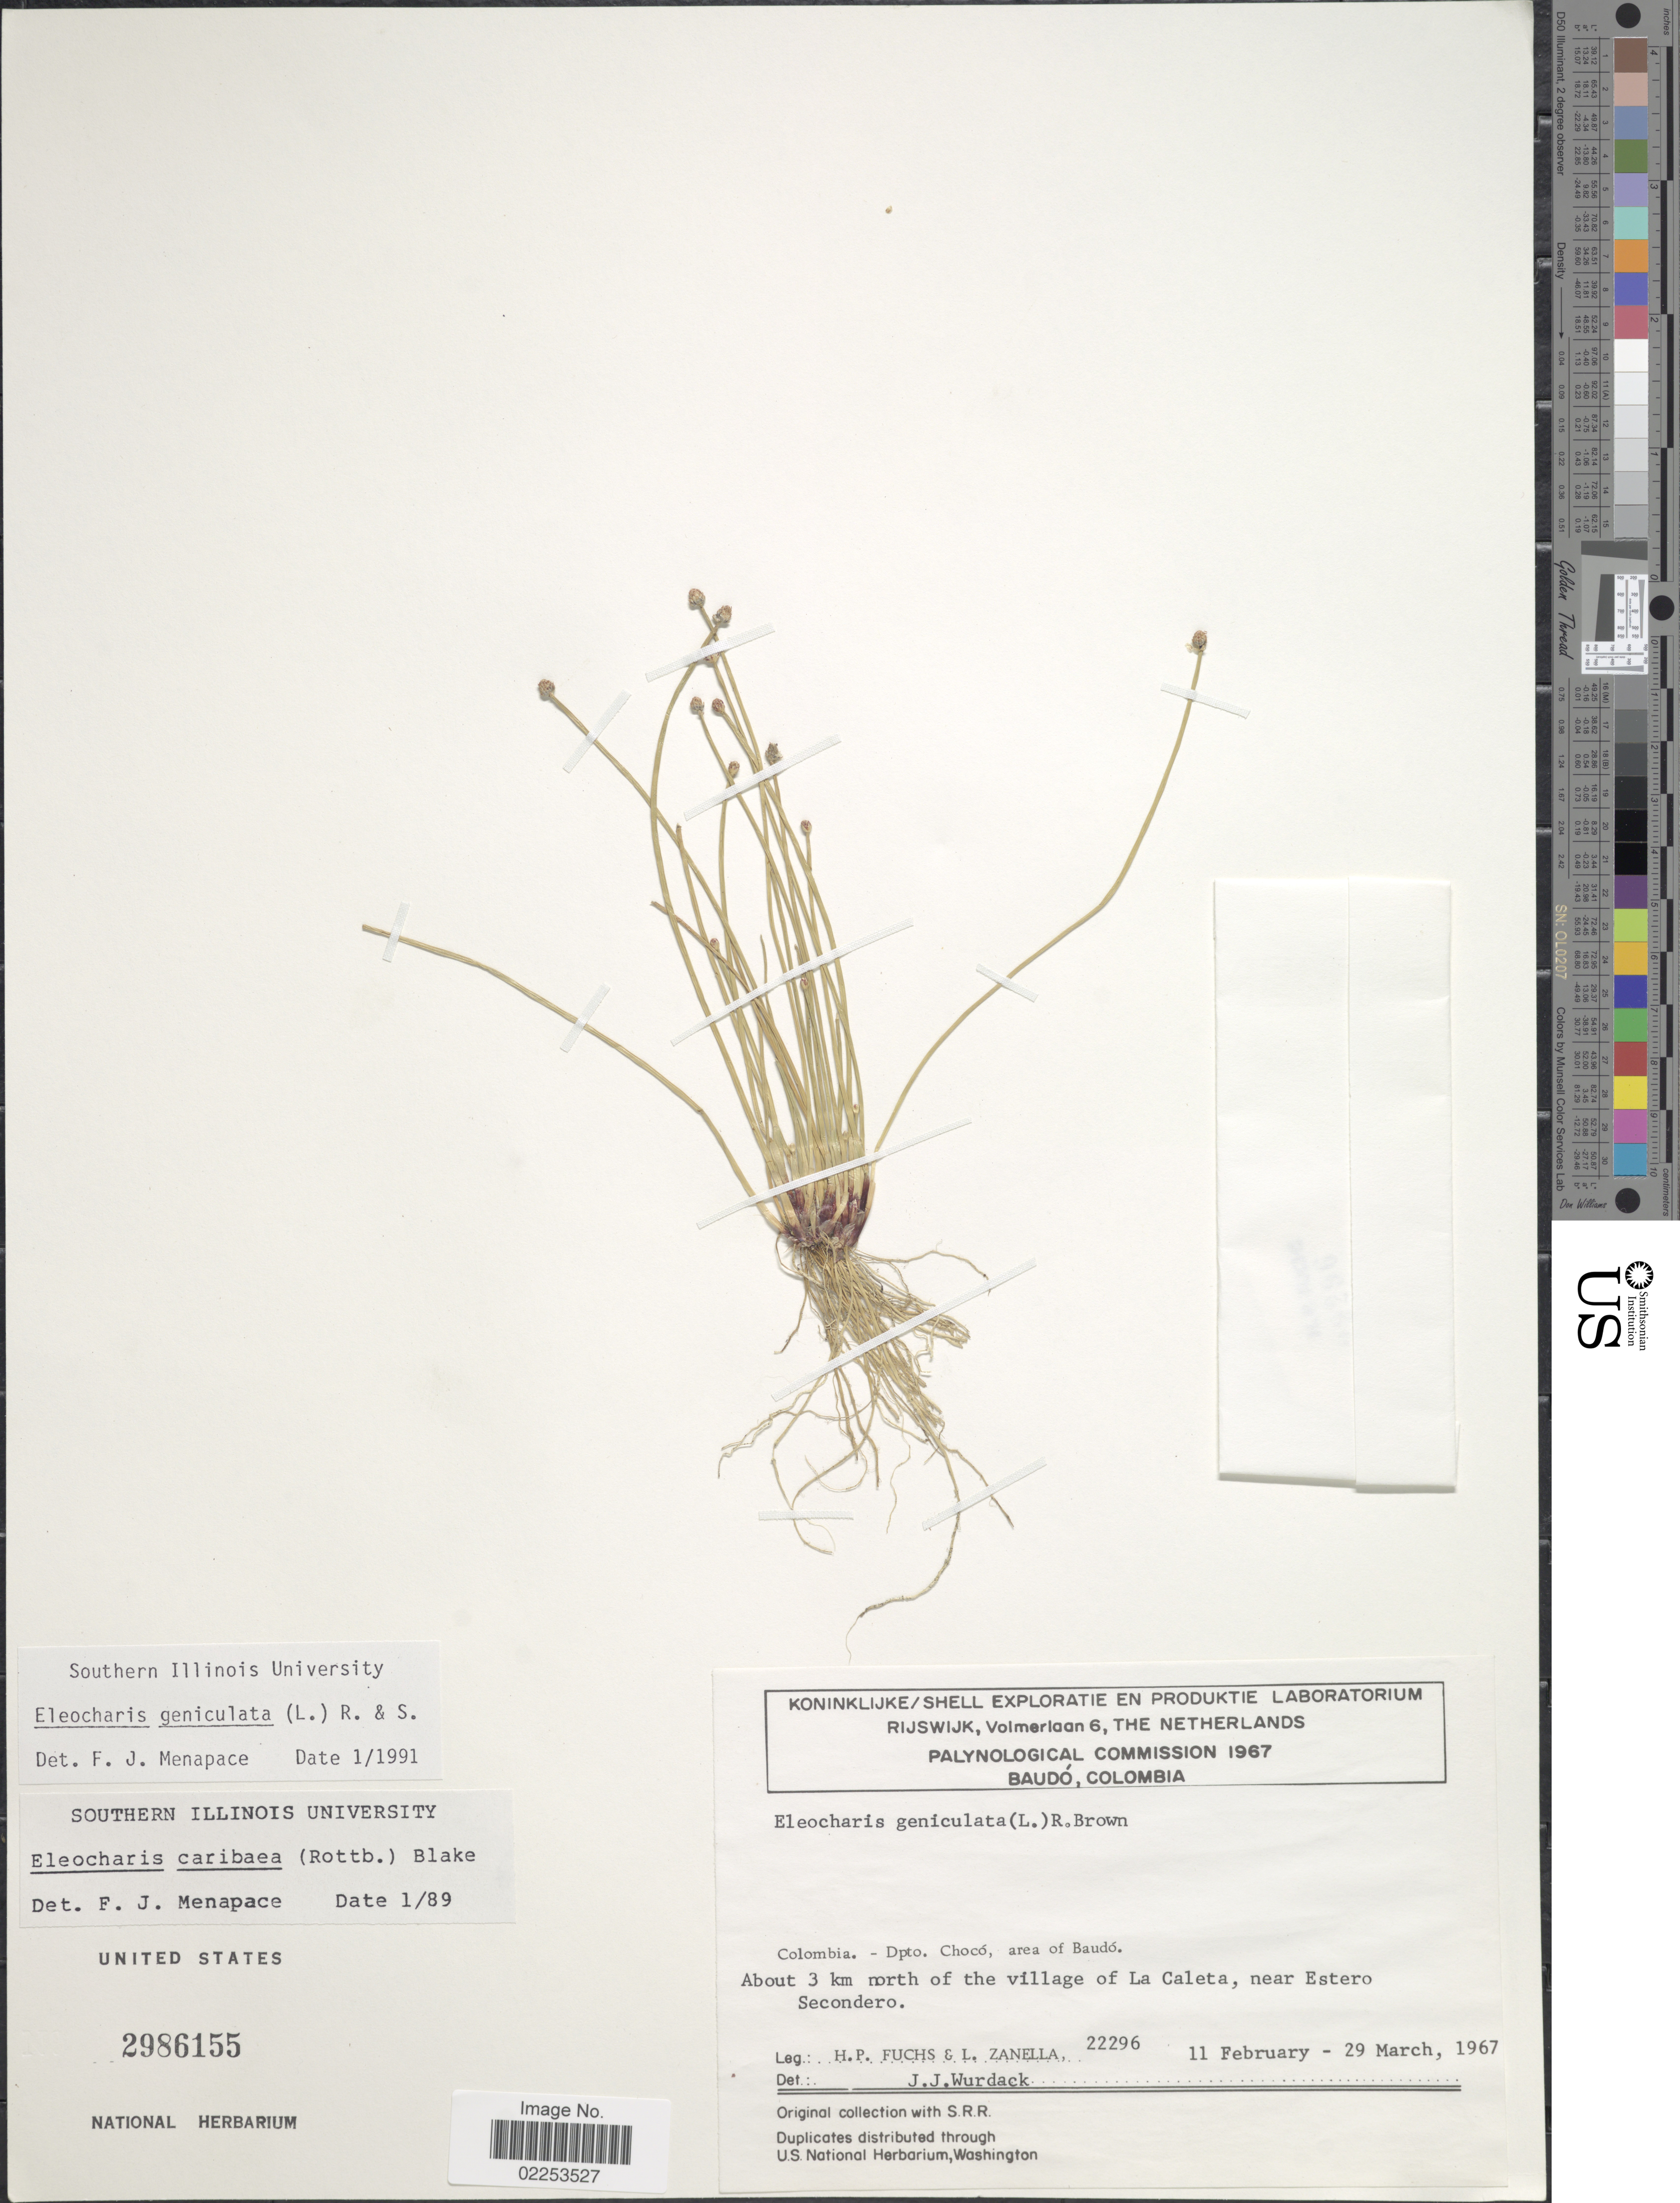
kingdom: Plantae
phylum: Tracheophyta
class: Liliopsida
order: Poales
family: Cyperaceae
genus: Eleocharis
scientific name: Eleocharis geniculata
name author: (L.) Roem. & Schult.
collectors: H. P. Fuchs & L. Zanella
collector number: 22296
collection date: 1967-02-11/1967-03-29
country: Colombia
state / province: Chocó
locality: Colombia - Dpto. Choco, area of Baudo, About 3 km north of the village of La Caleta, near Estero Secondero.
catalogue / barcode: US 2986155